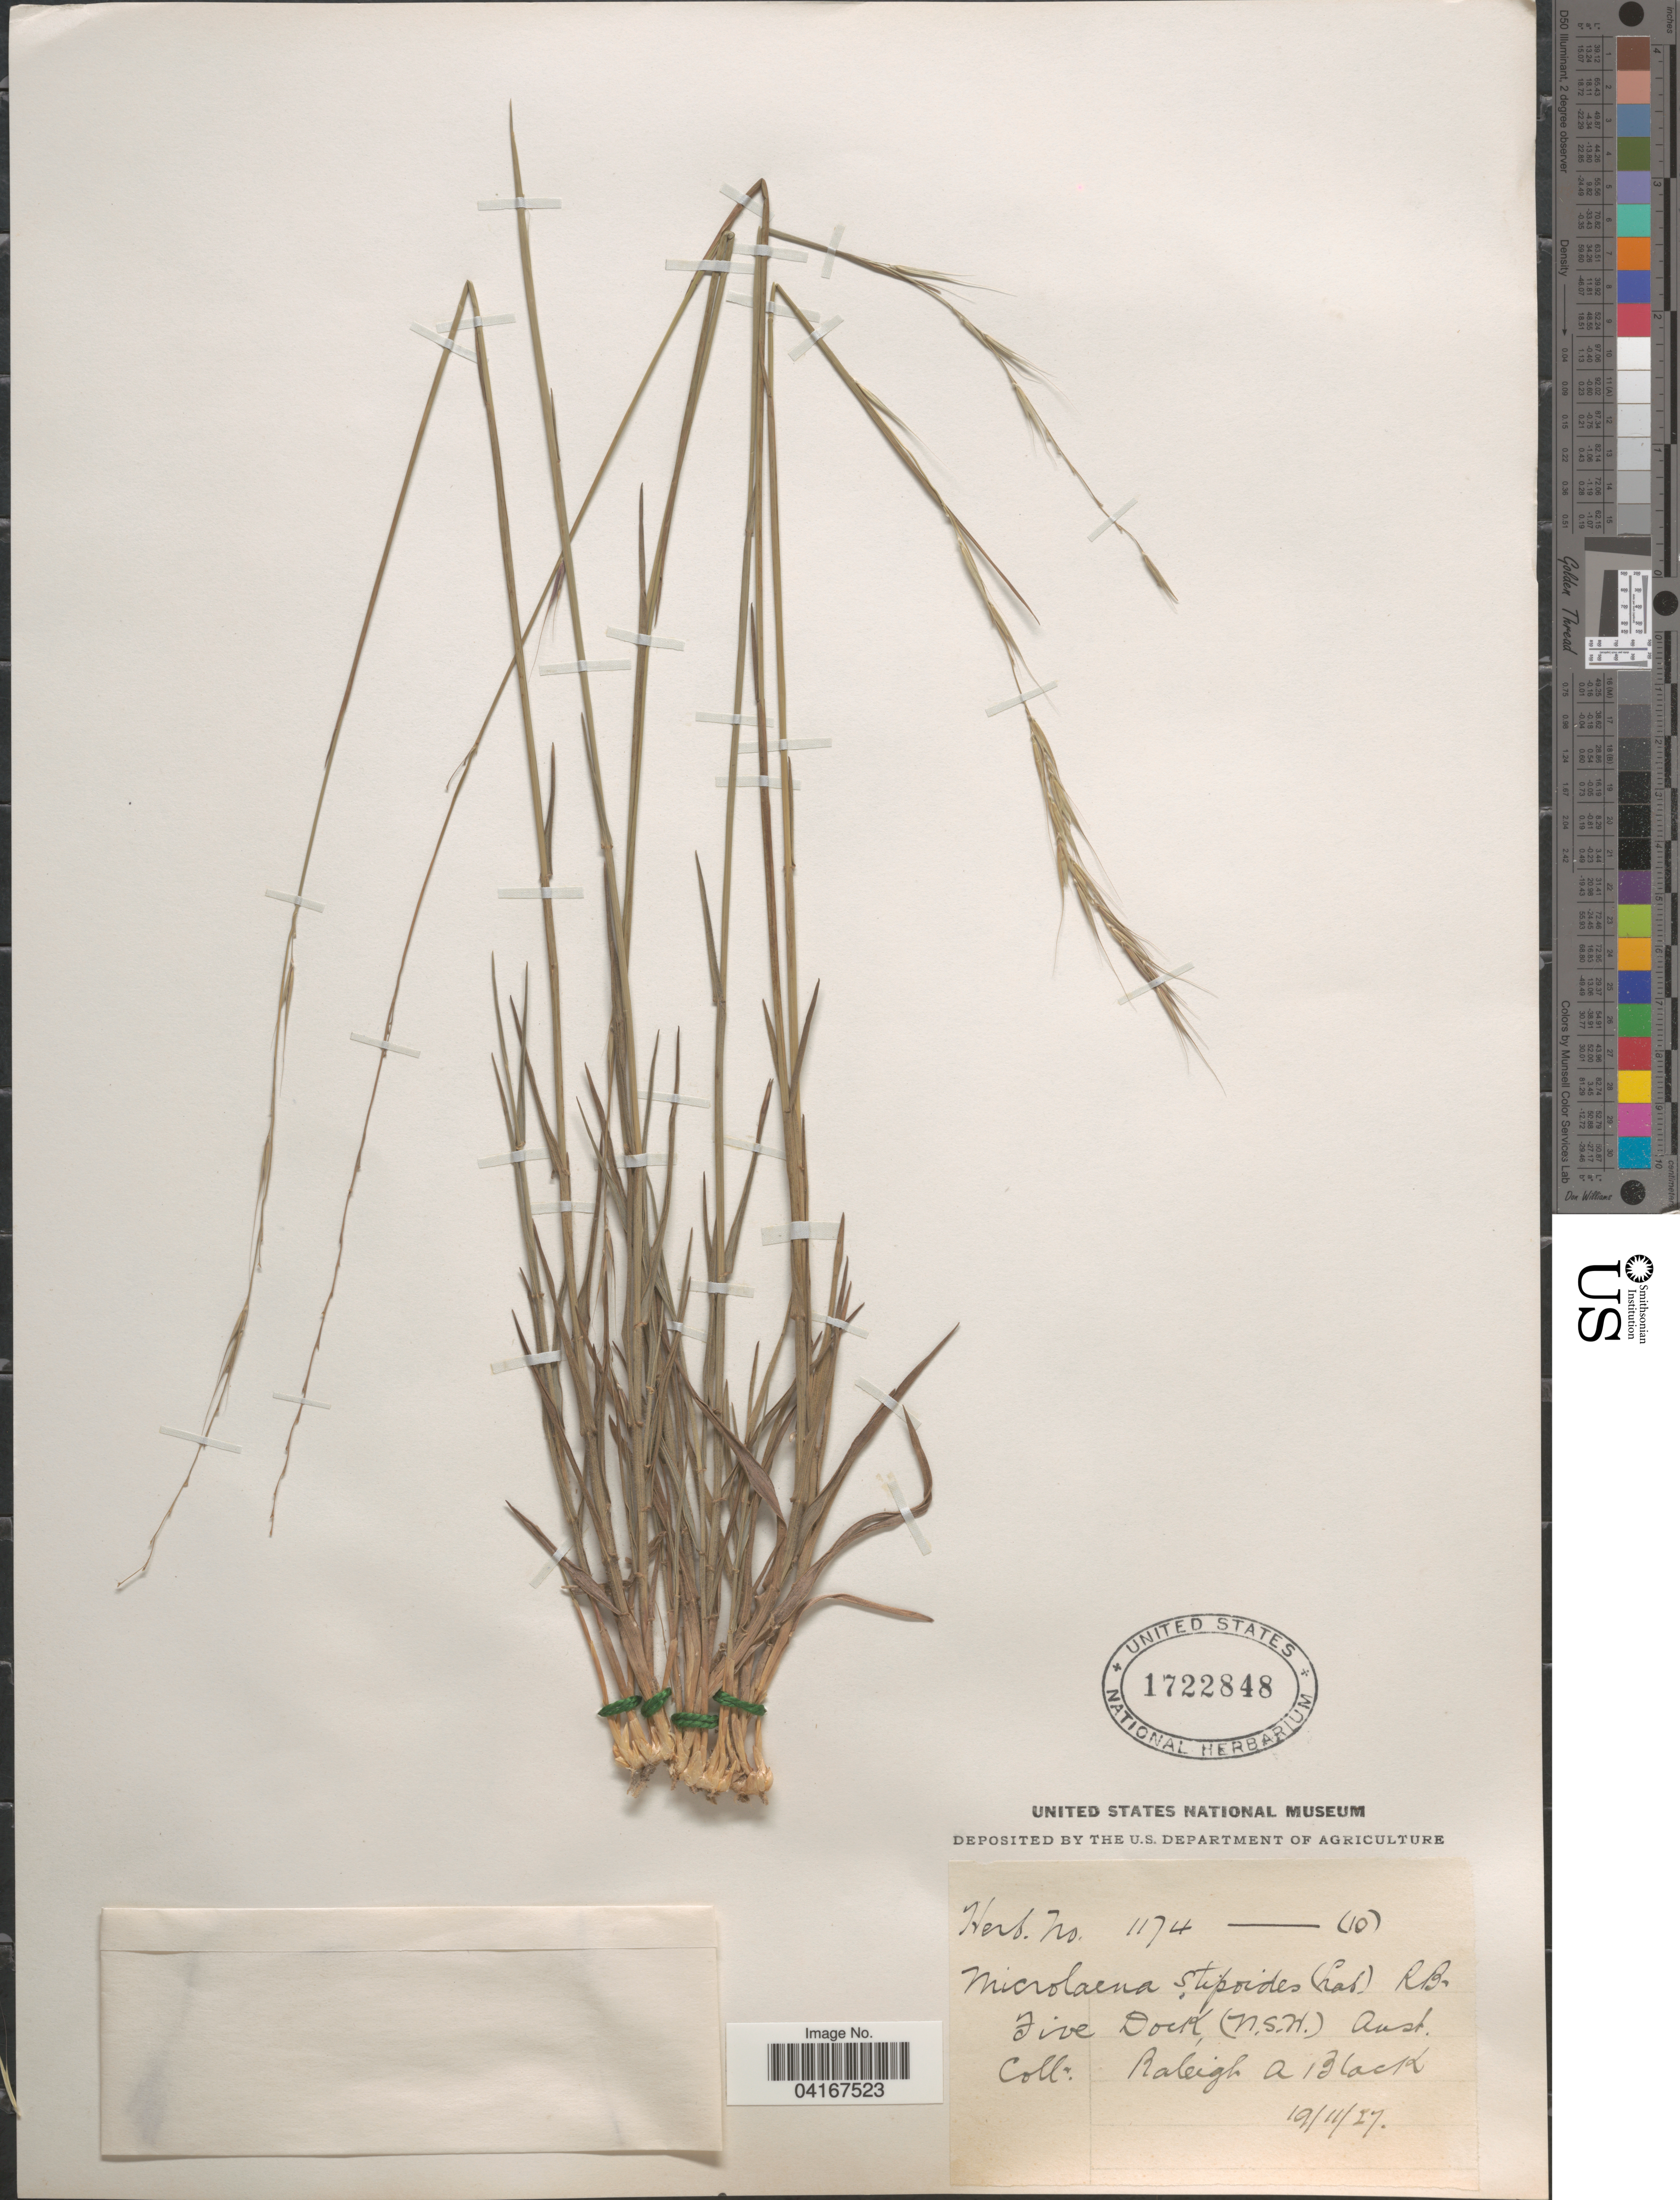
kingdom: Plantae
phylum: Tracheophyta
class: Liliopsida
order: Poales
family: Poaceae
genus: Microlaena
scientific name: Microlaena stipoides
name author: (Labill.) R. Br.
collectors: R. A. Black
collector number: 1174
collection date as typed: Transcribed d/m/y: 19/11/27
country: Australia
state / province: New South Wales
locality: Five Dock (N.S.W.) Aust.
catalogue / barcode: US 1722848